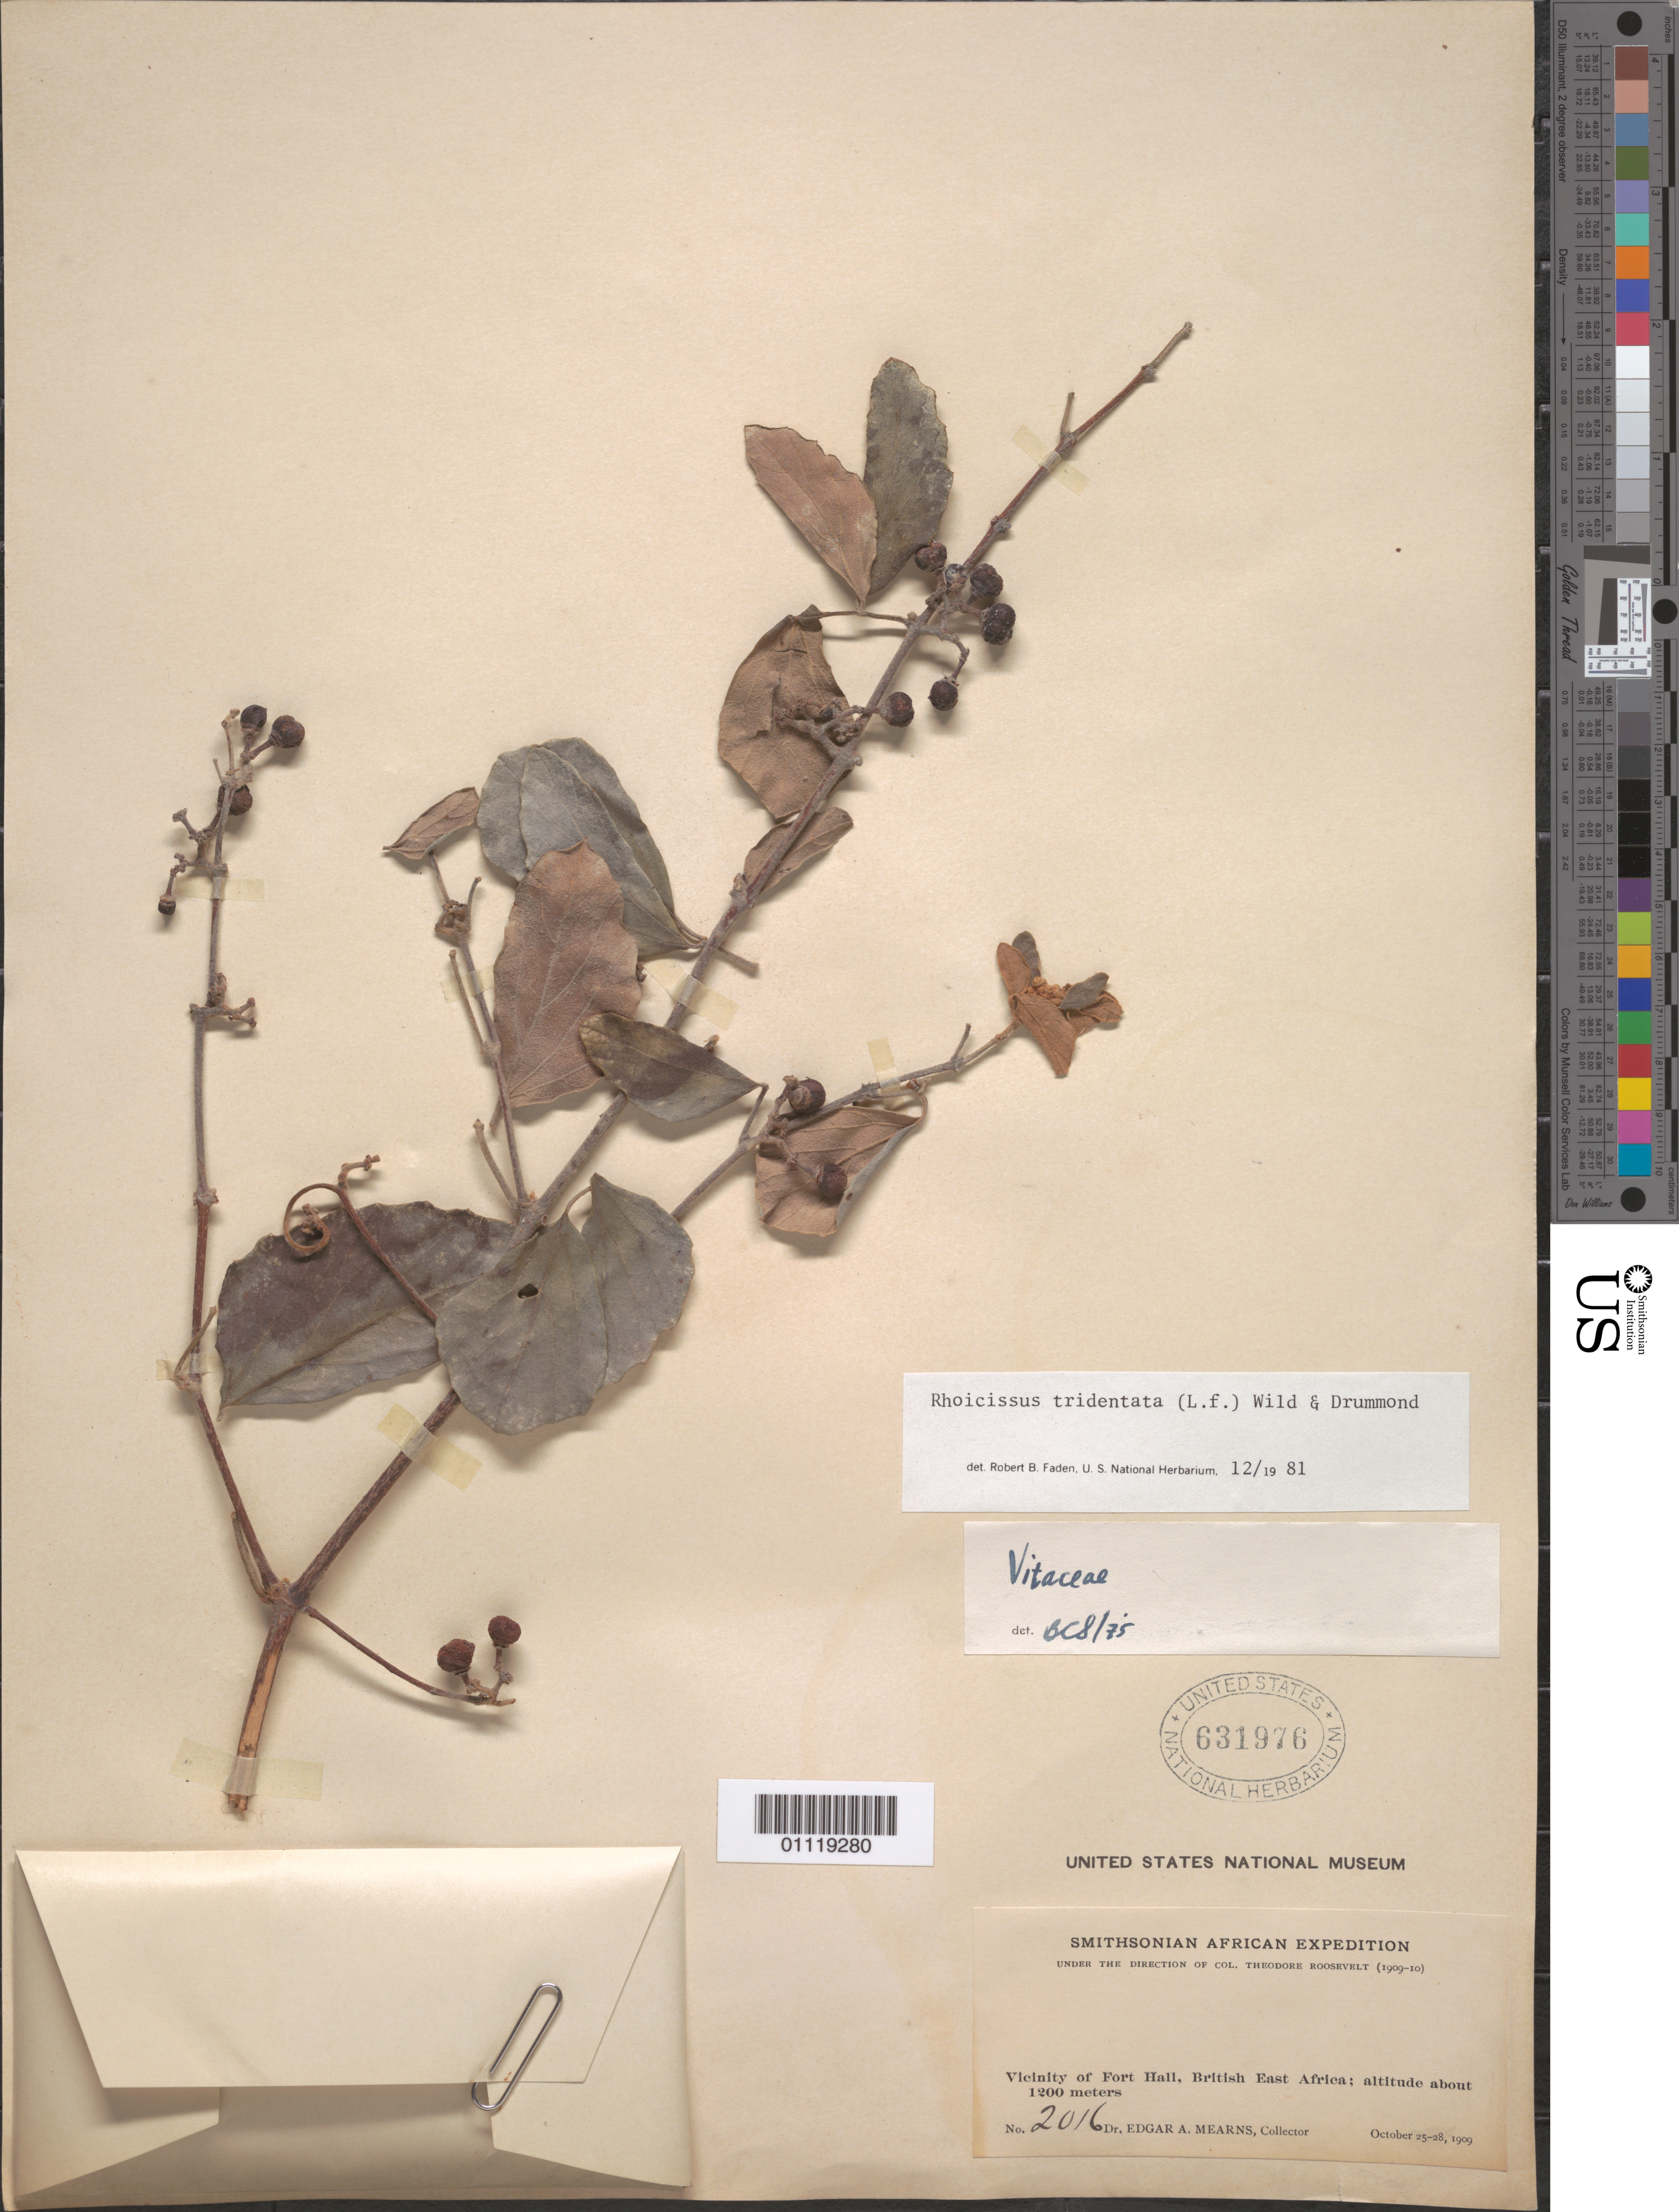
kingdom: Plantae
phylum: Tracheophyta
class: Magnoliopsida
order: Vitales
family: Vitaceae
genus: Rhoicissus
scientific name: Rhoicissus tridentata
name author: (L. f.) Wild & R.B. Drumm.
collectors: E. A. Mearns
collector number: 2016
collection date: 1909-10-25/1909-10-28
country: Kenya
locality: Vicinity of Fort Hall, British East Africa.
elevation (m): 1200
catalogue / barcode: US 631976